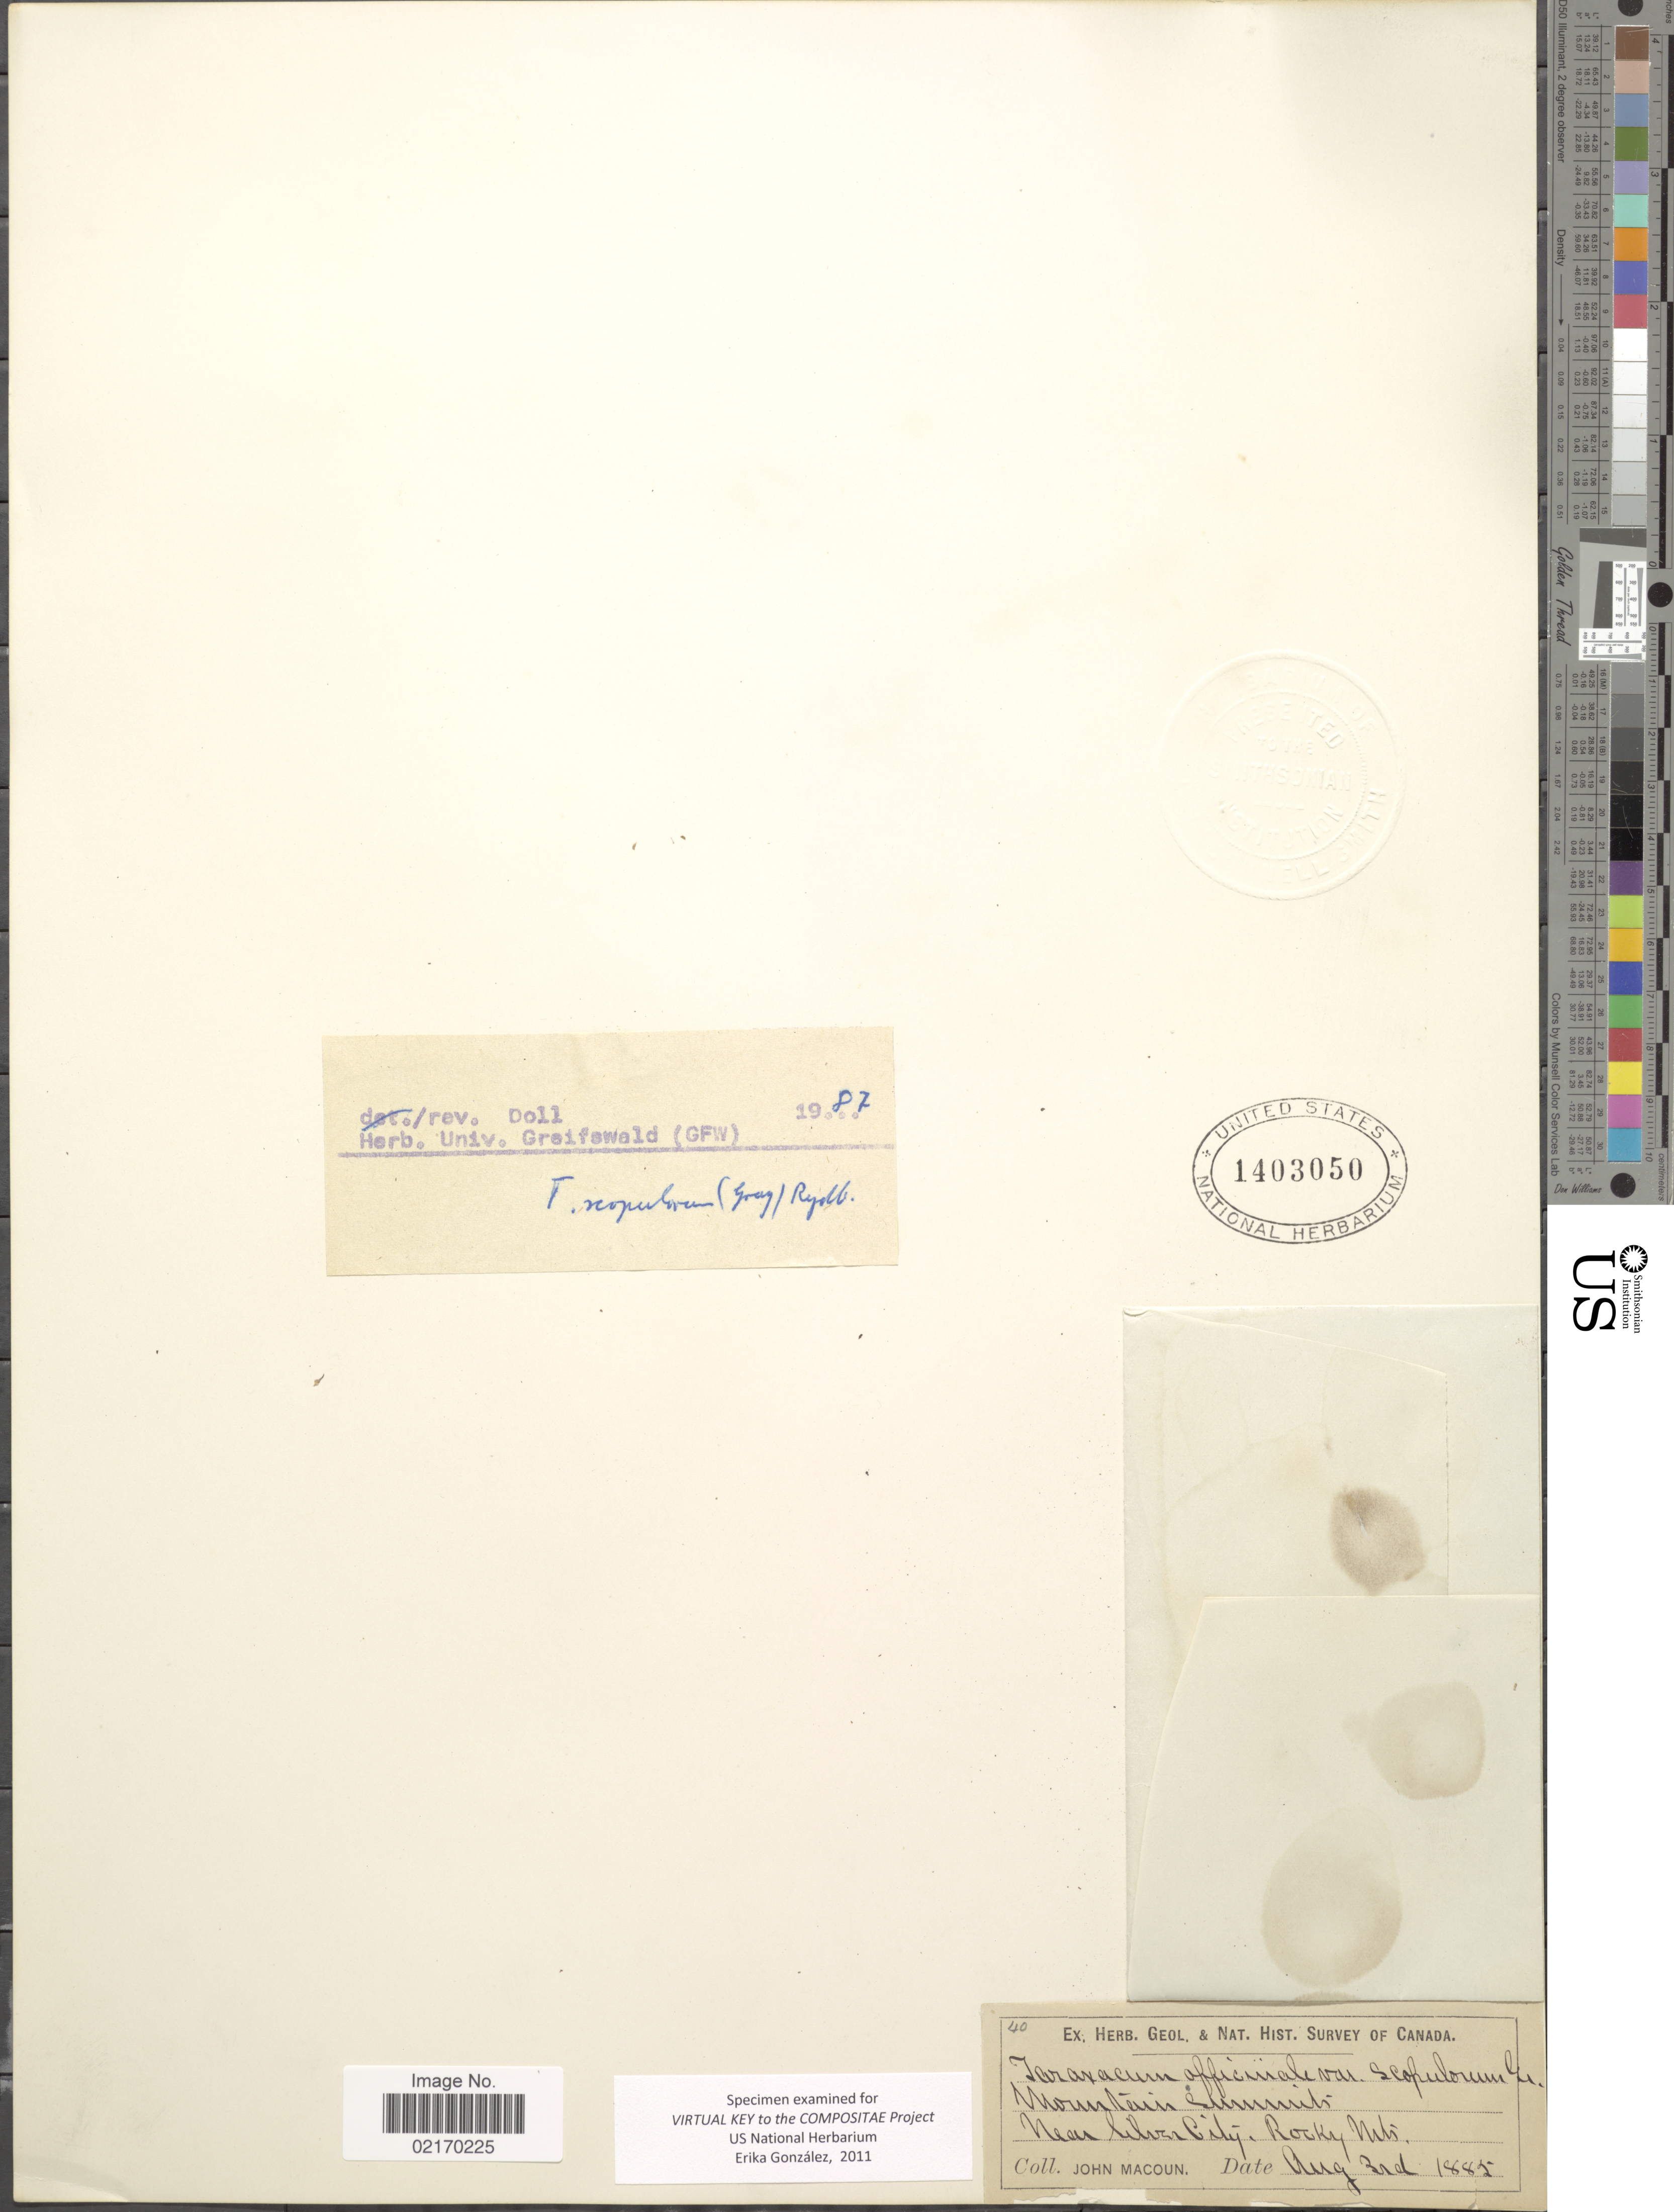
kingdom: Plantae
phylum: Tracheophyta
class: Magnoliopsida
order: Asterales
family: Asteraceae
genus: Taraxacum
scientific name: Taraxacum scopulorum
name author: (A. Gray) Rydb.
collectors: J. Macoun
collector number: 40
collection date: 1885-08-03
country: Canada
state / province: Yukon Territory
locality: Mountain summits. Near Silver City. Rocky Mts.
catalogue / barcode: US 1403050